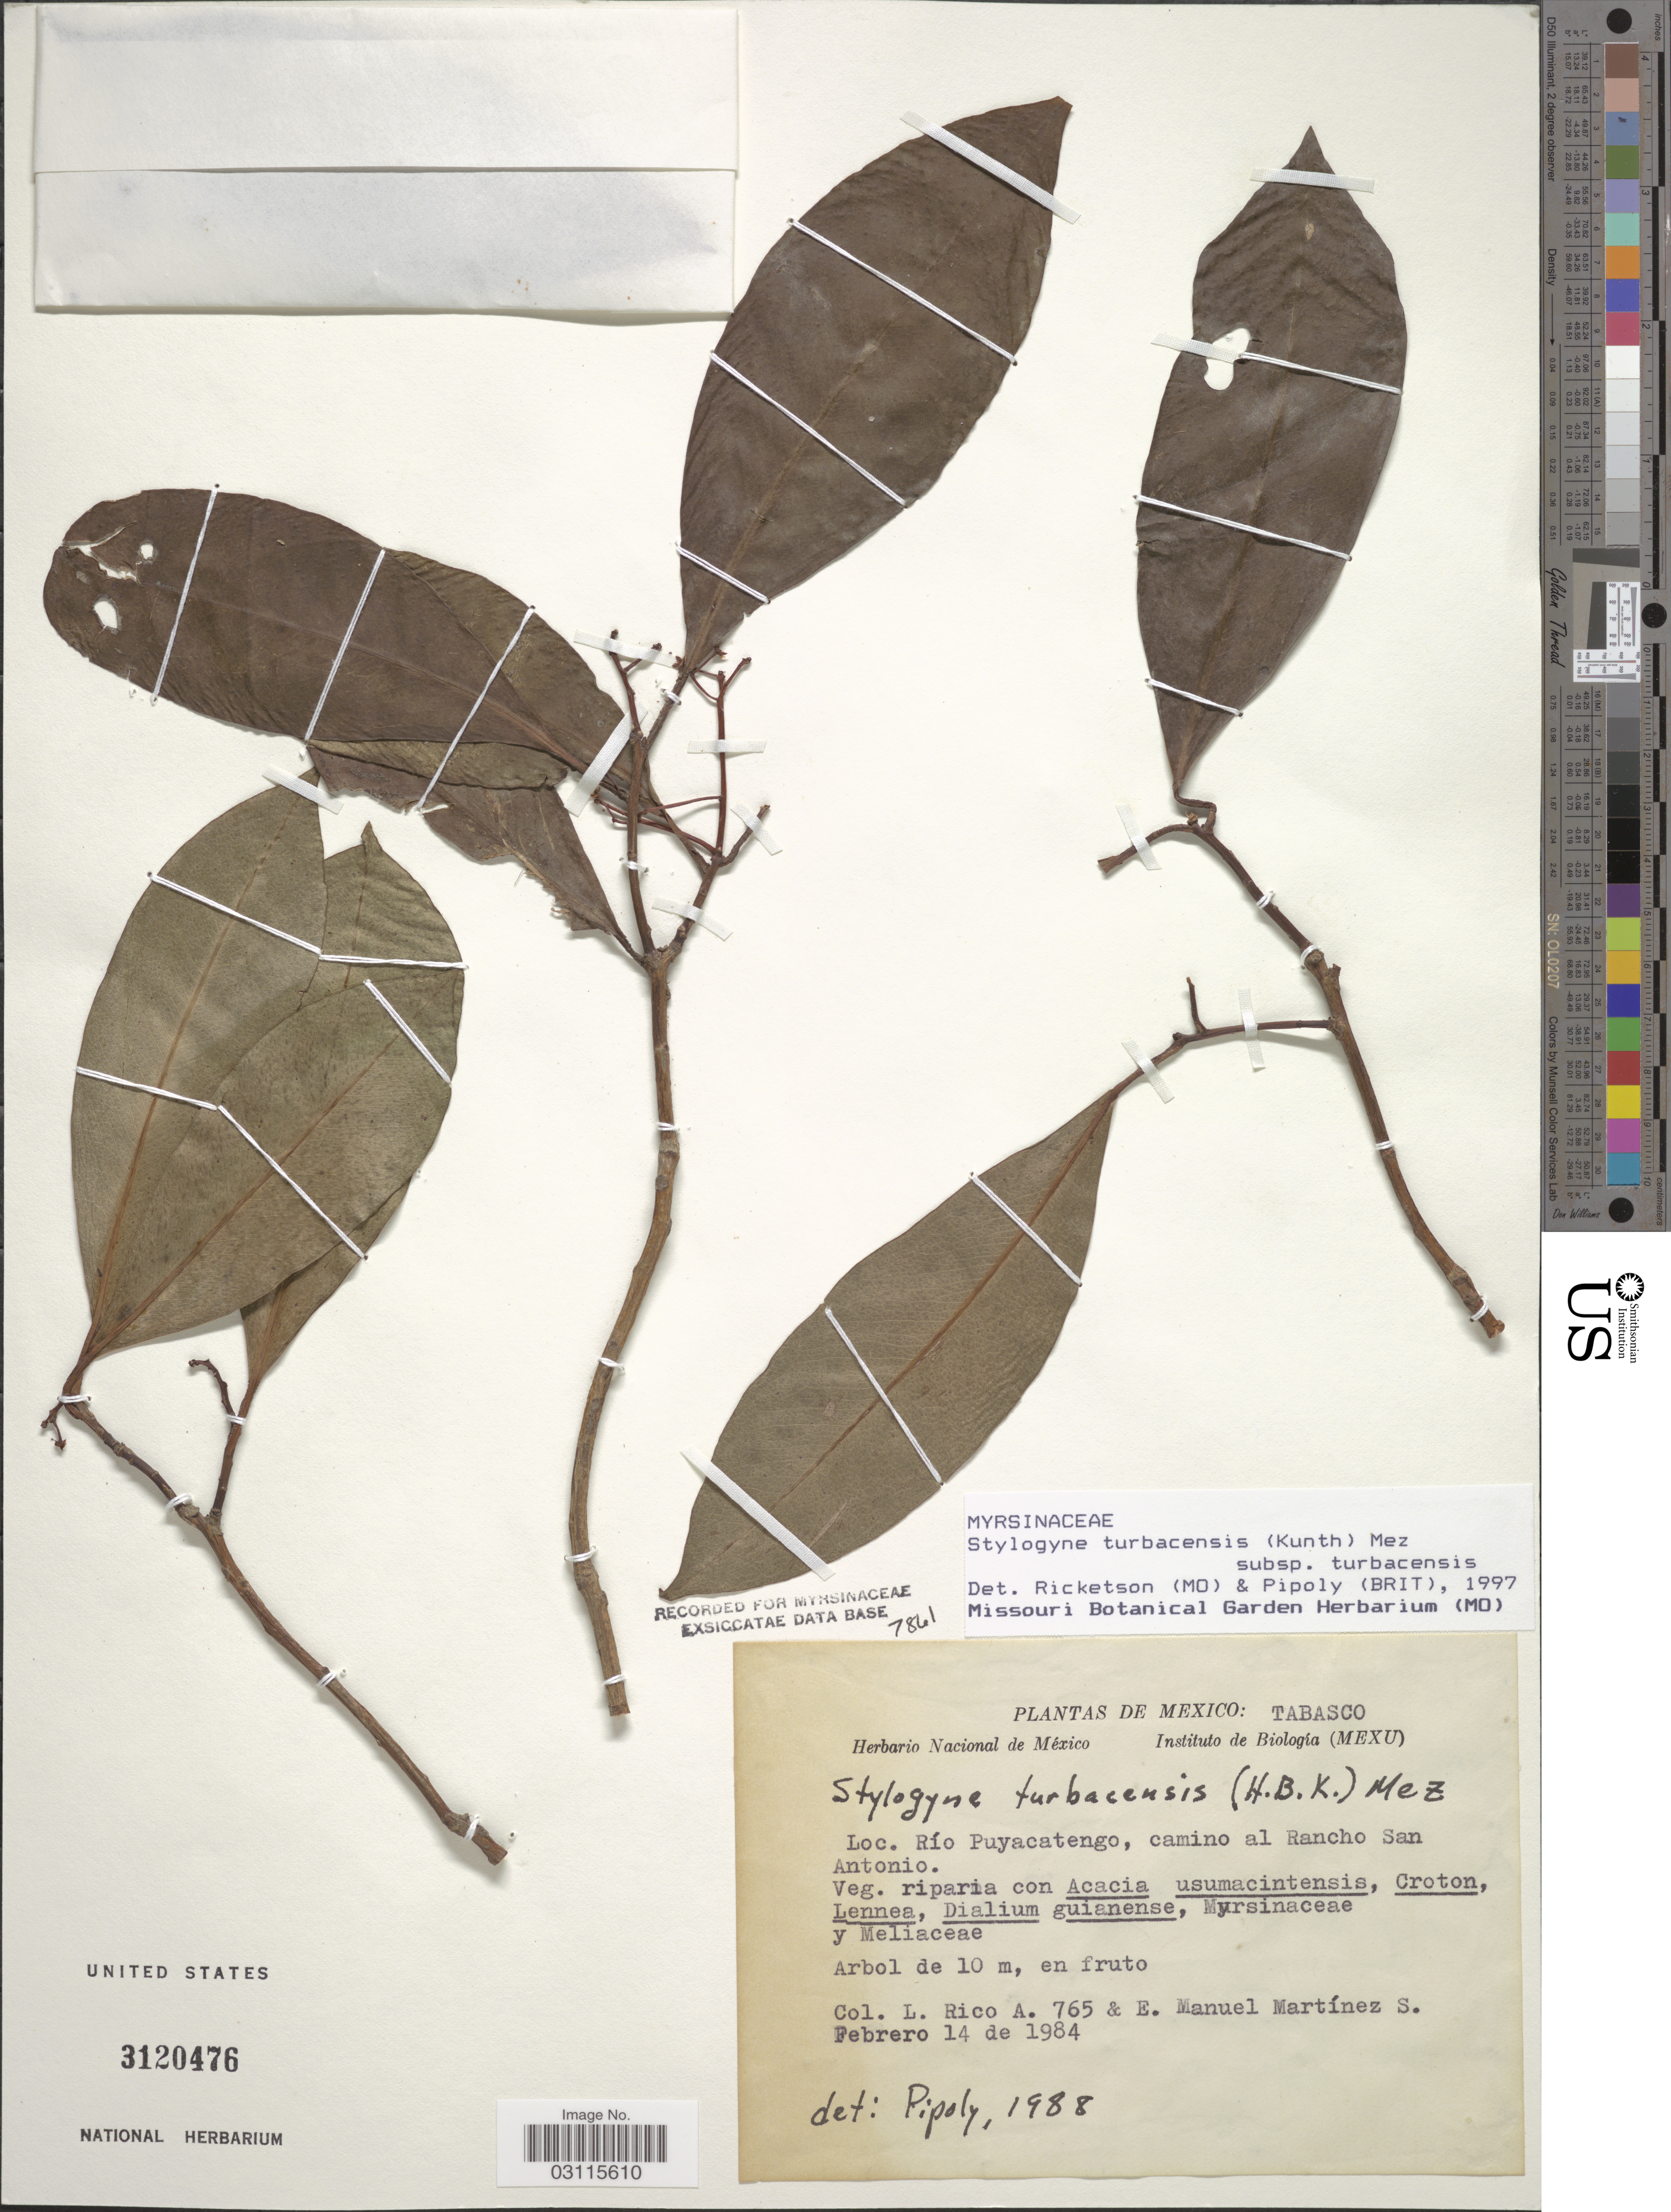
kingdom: Plantae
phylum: Tracheophyta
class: Magnoliopsida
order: Ericales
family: Primulaceae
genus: Stylogyne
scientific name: Stylogyne turbacensis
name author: (Kunth) Mez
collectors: M. Rico Arce & E. M. Martínez S.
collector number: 765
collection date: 1984-02-14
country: Mexico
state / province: Tabasco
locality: Río Puyacatengo, camino al Rancho San Antonio.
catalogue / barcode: US 3120476